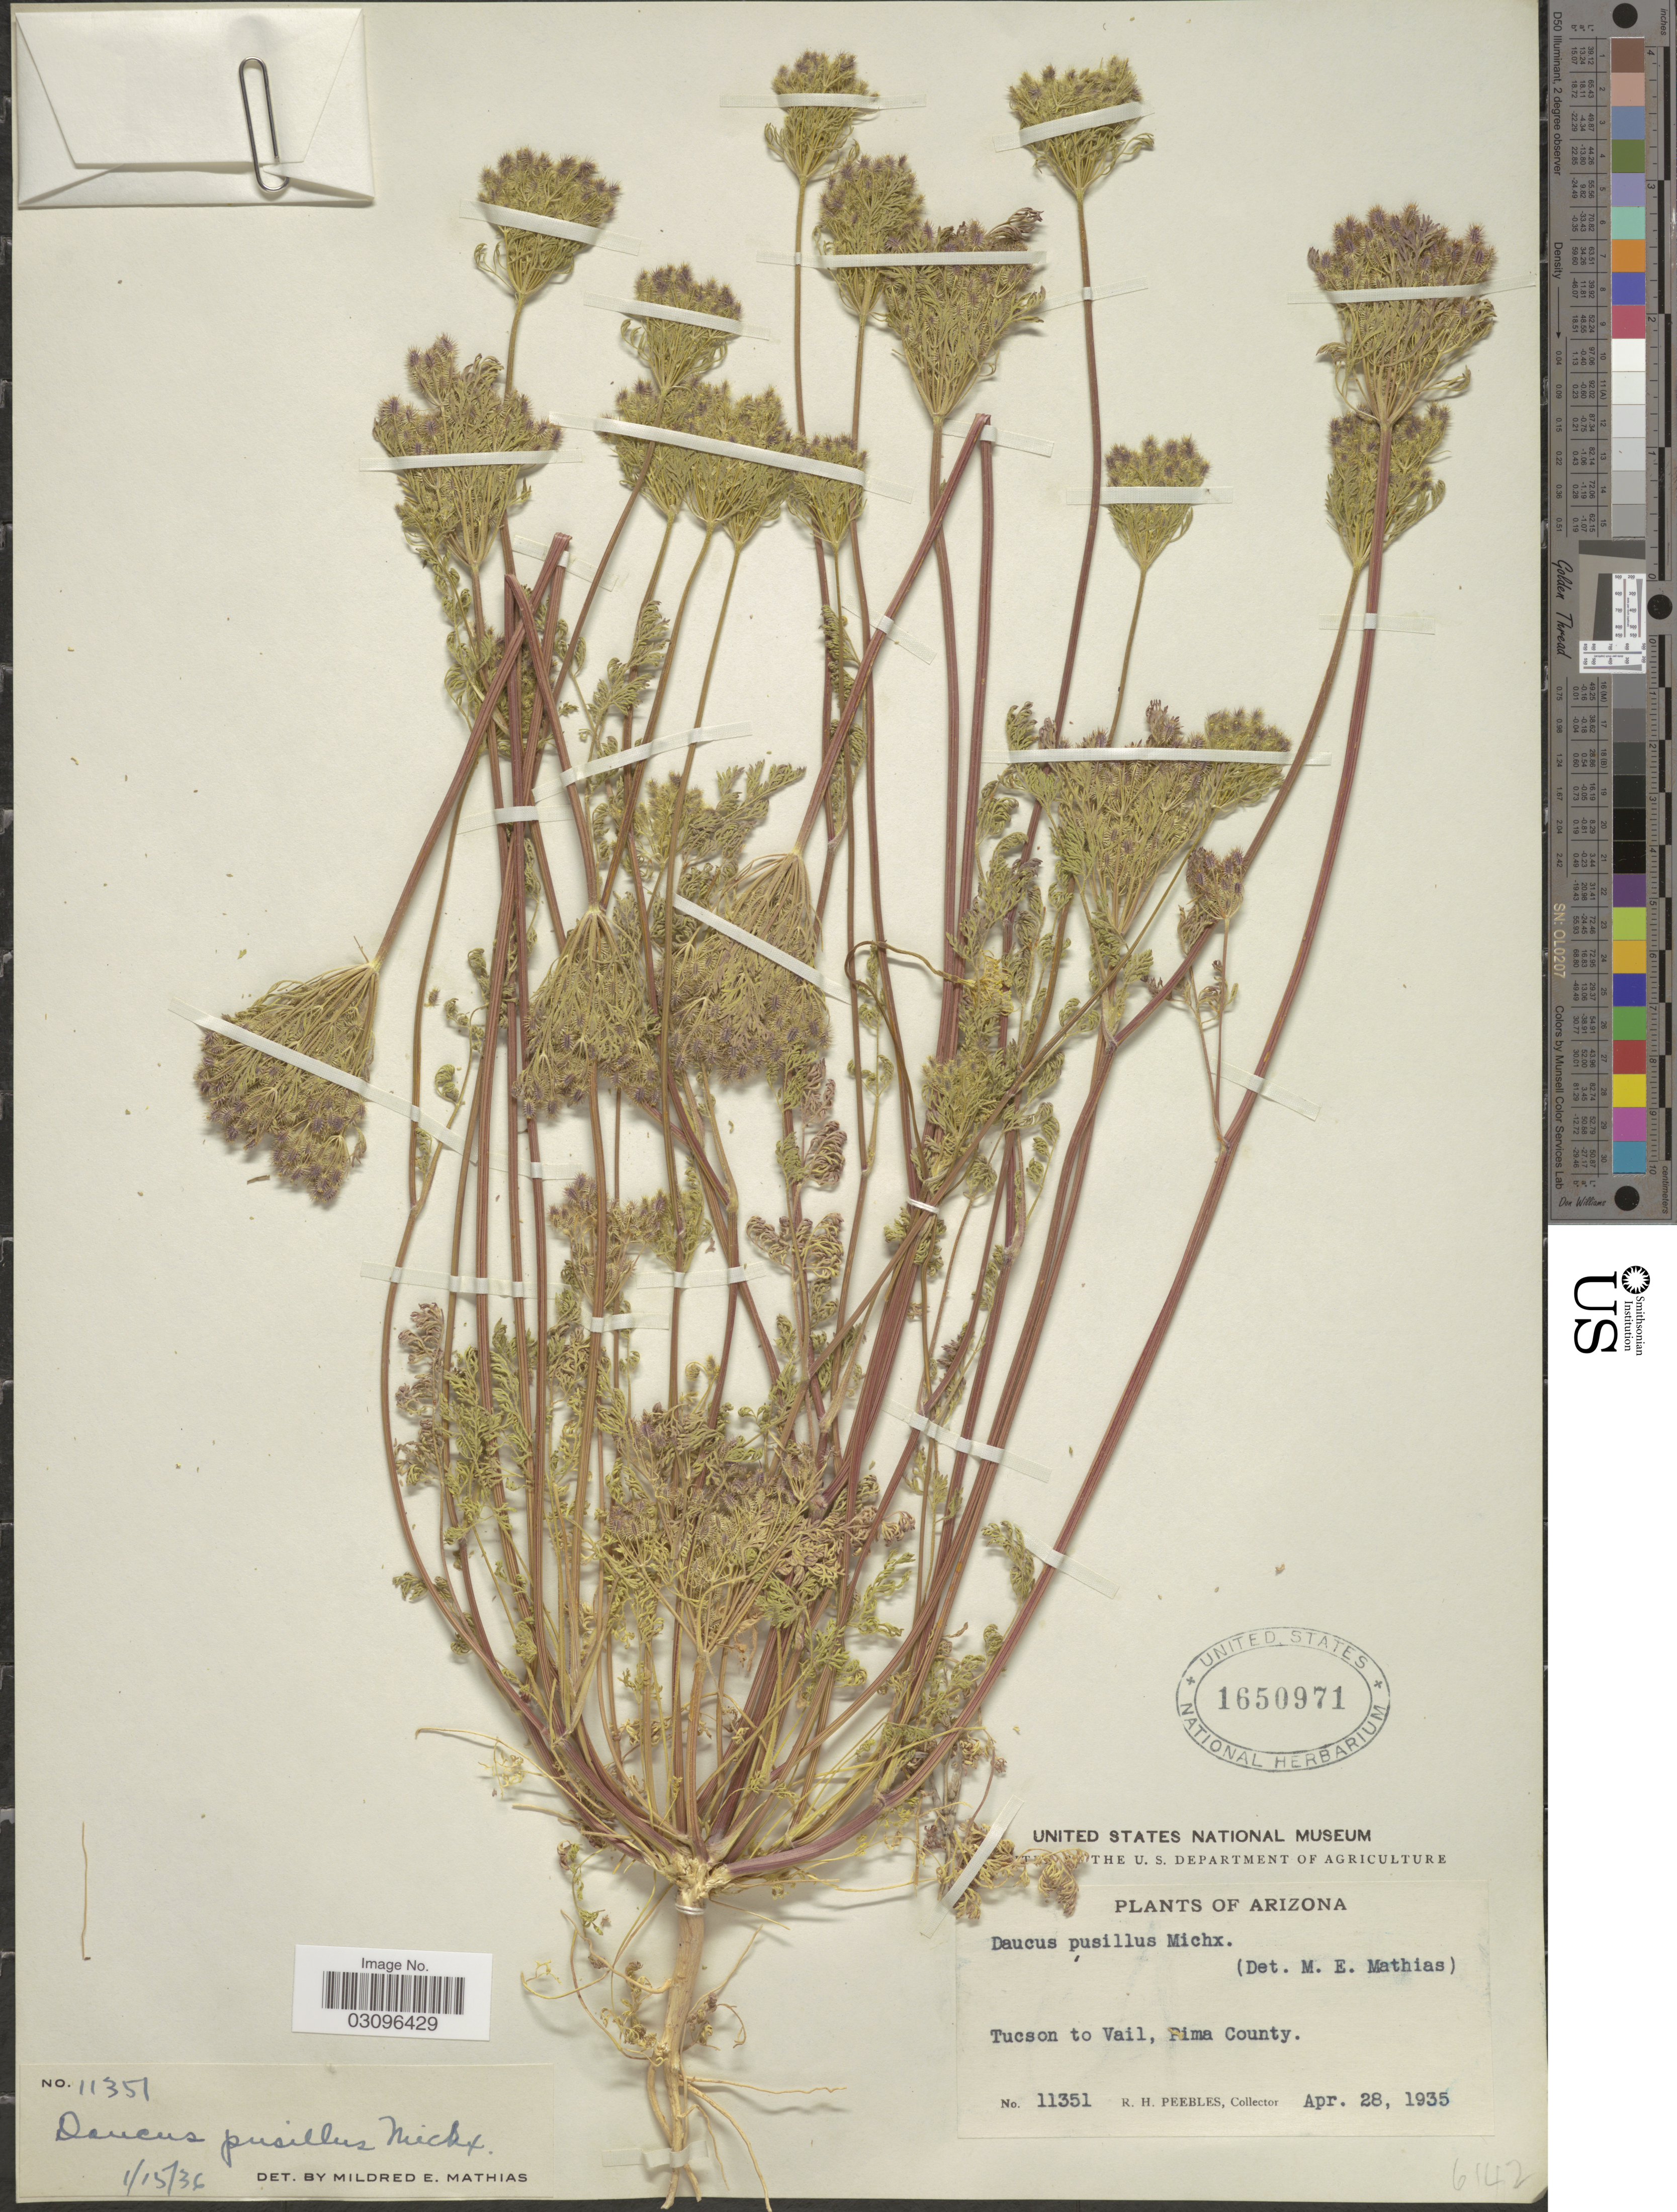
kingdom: Plantae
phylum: Tracheophyta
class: Magnoliopsida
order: Apiales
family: Apiaceae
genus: Daucus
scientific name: Daucus pusillus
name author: Michx.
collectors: R. H. Peebles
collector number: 11351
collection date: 1935-04-28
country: United States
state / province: Arizona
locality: Tucson to Vail, Pima County.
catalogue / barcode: US 1650971